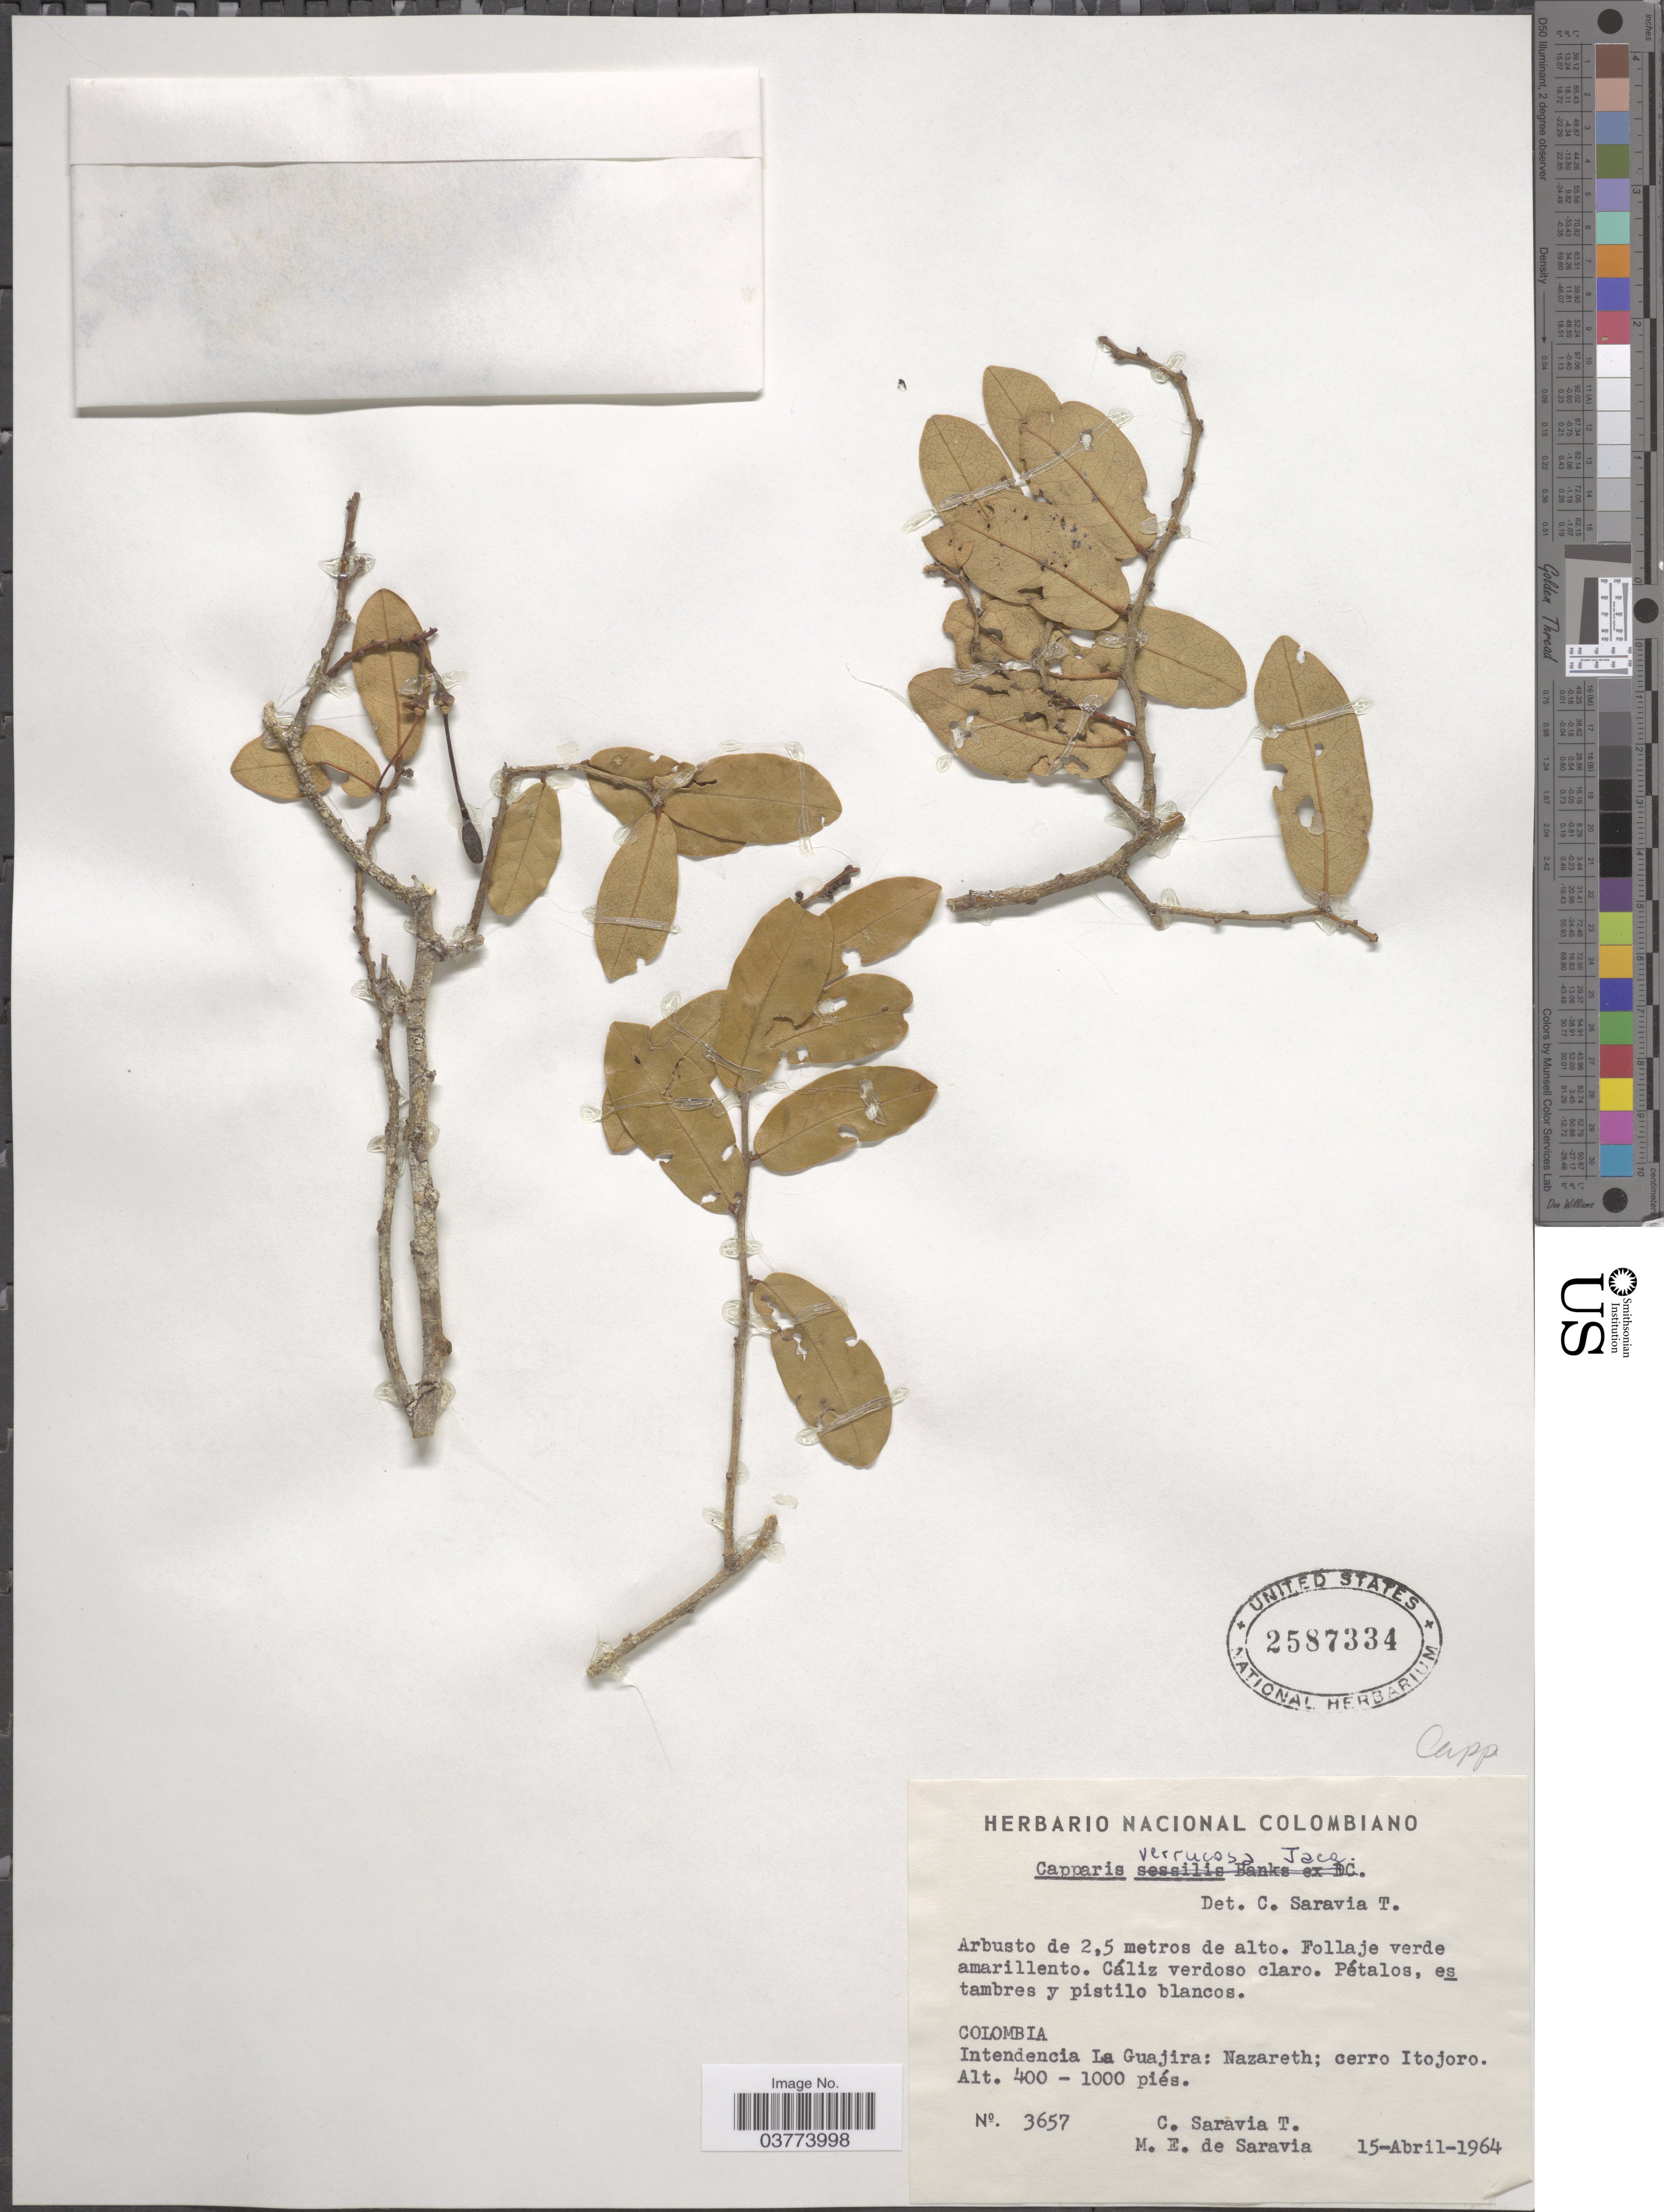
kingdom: Plantae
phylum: Tracheophyta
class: Magnoliopsida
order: Brassicales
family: Capparaceae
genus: Cynophalla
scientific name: Cynophalla verrucosa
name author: (Jacq.) J. Presl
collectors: C. Saravia T. & M. de Saravia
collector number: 3657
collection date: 1964-04-15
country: Colombia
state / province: La Guajira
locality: Intendencia La Guajira: Nazareth; cerro Itojoro.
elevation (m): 122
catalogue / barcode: US 2587334